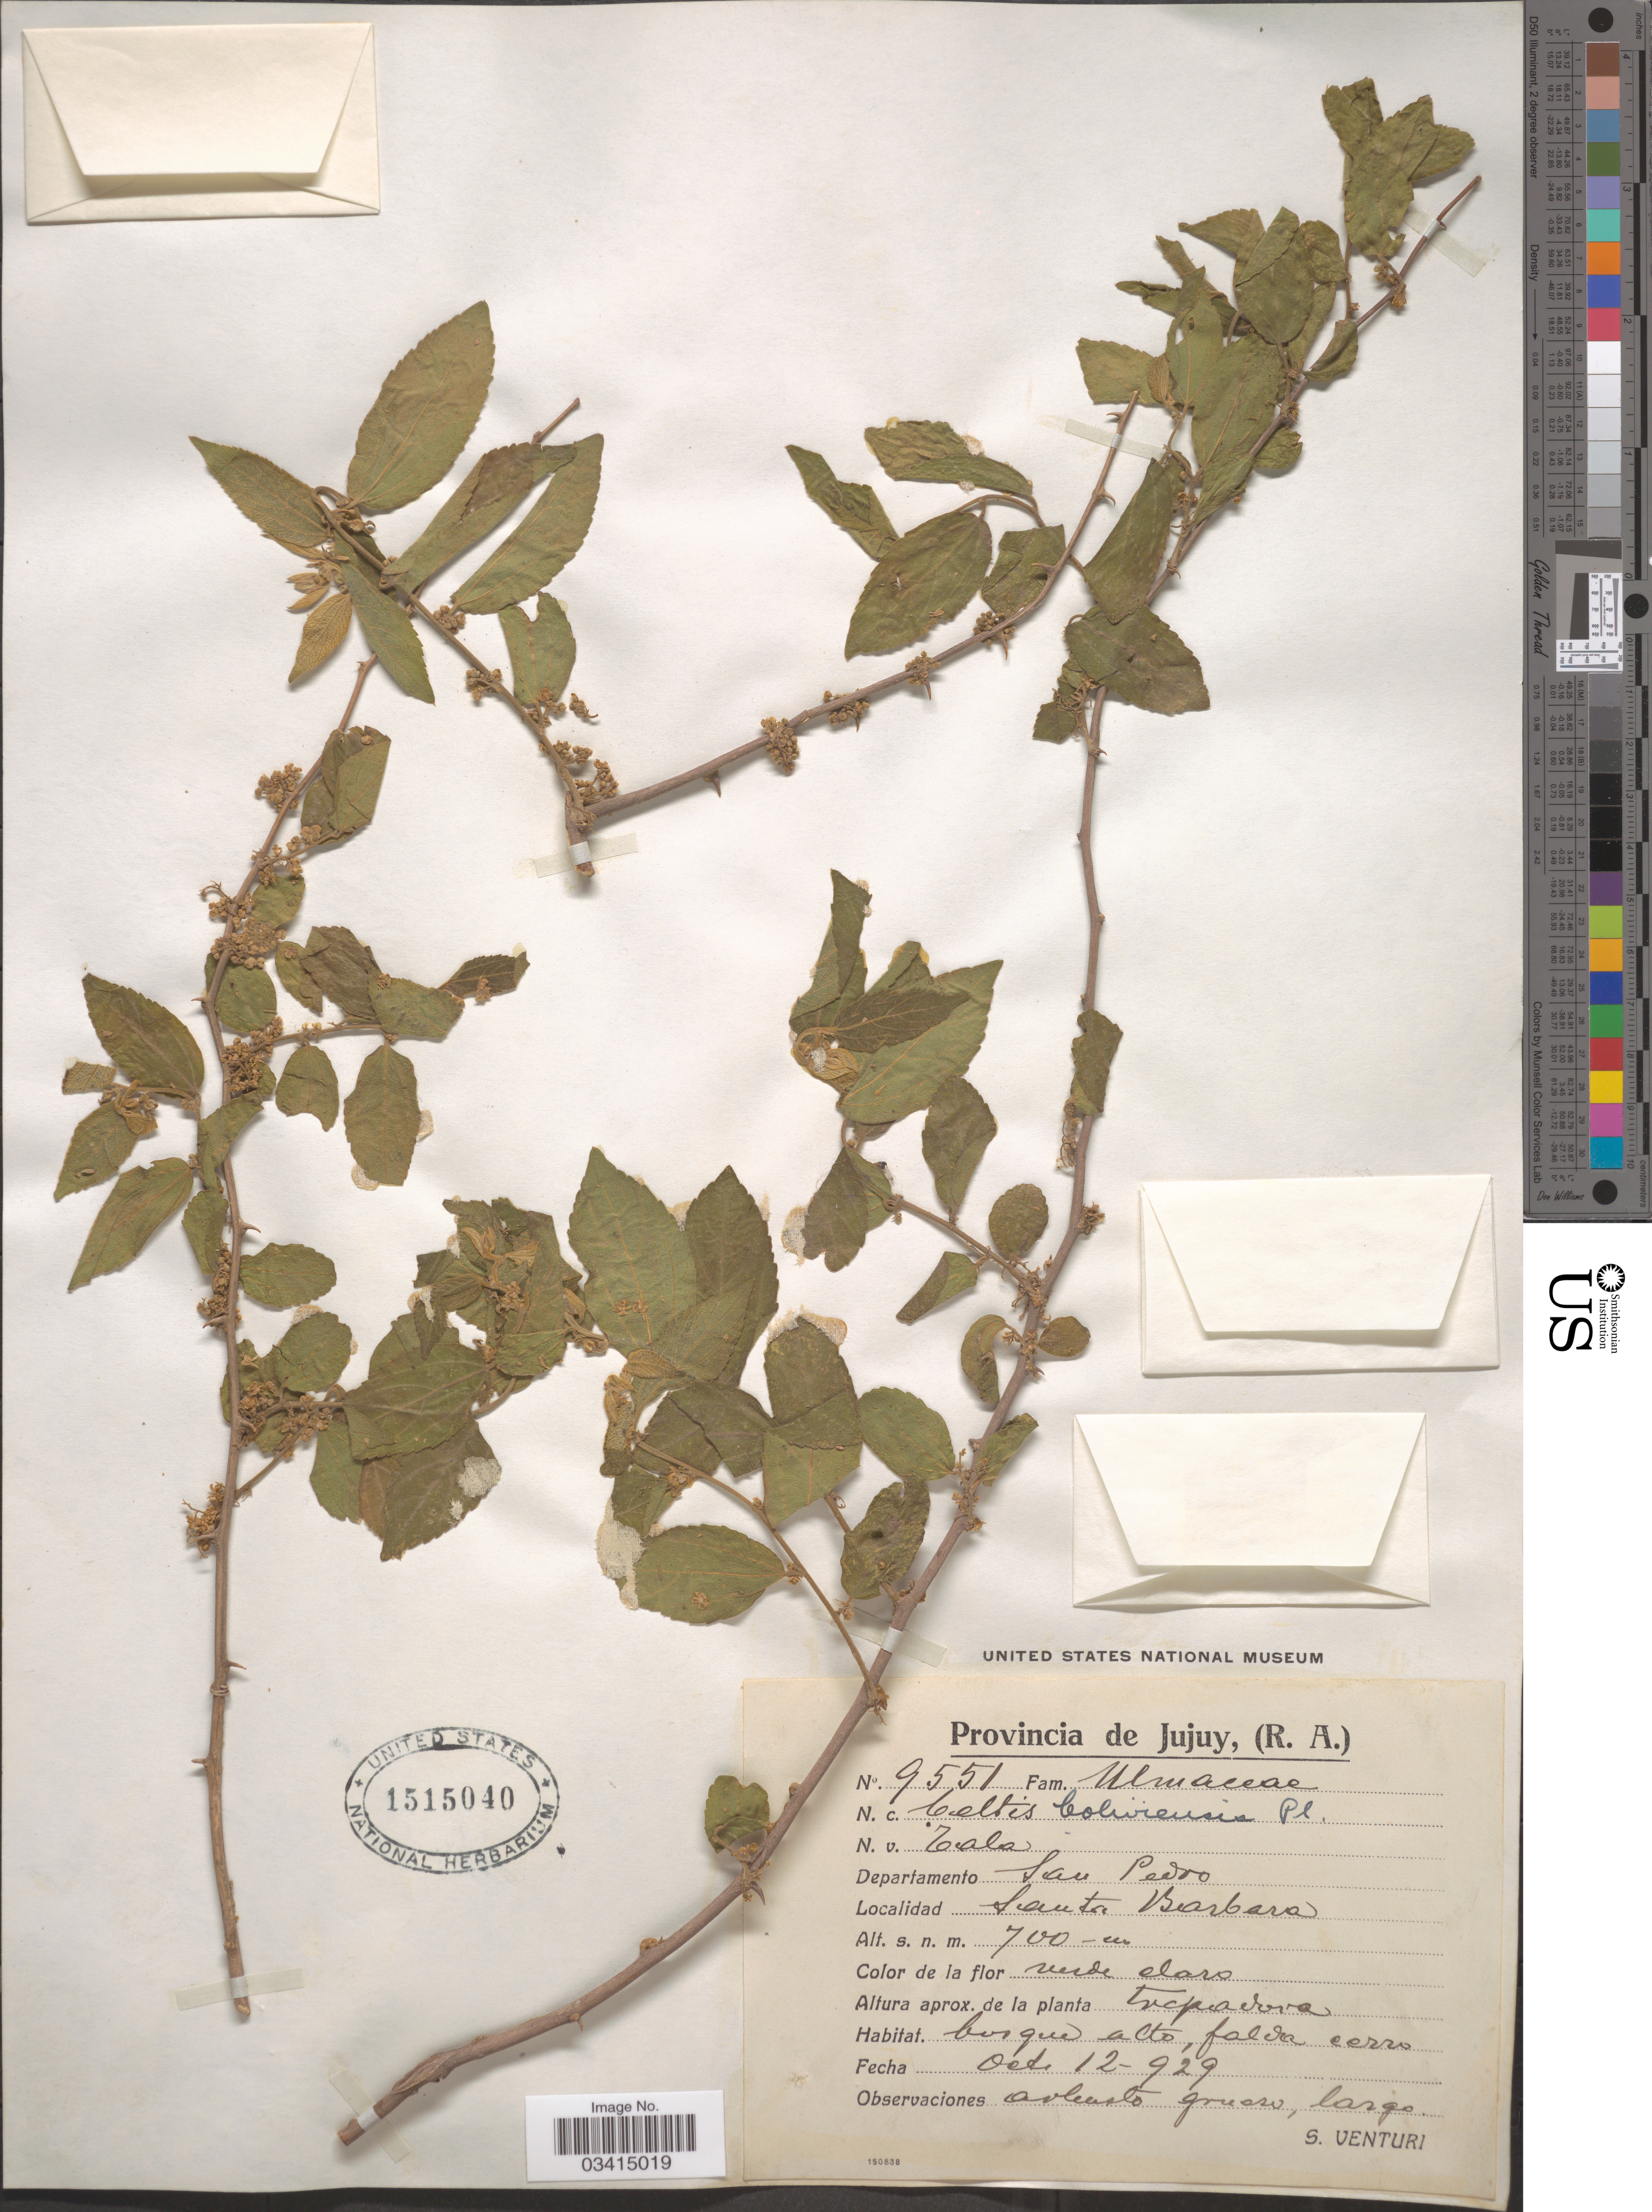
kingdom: Plantae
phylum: Tracheophyta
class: Magnoliopsida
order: Rosales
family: Cannabaceae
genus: Celtis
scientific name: Celtis sp.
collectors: S. Venturi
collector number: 9551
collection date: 1929-10-12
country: Argentina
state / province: Jujuy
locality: Departamento San Pedro. Santa Barbara.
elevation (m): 700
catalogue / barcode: US 1515040